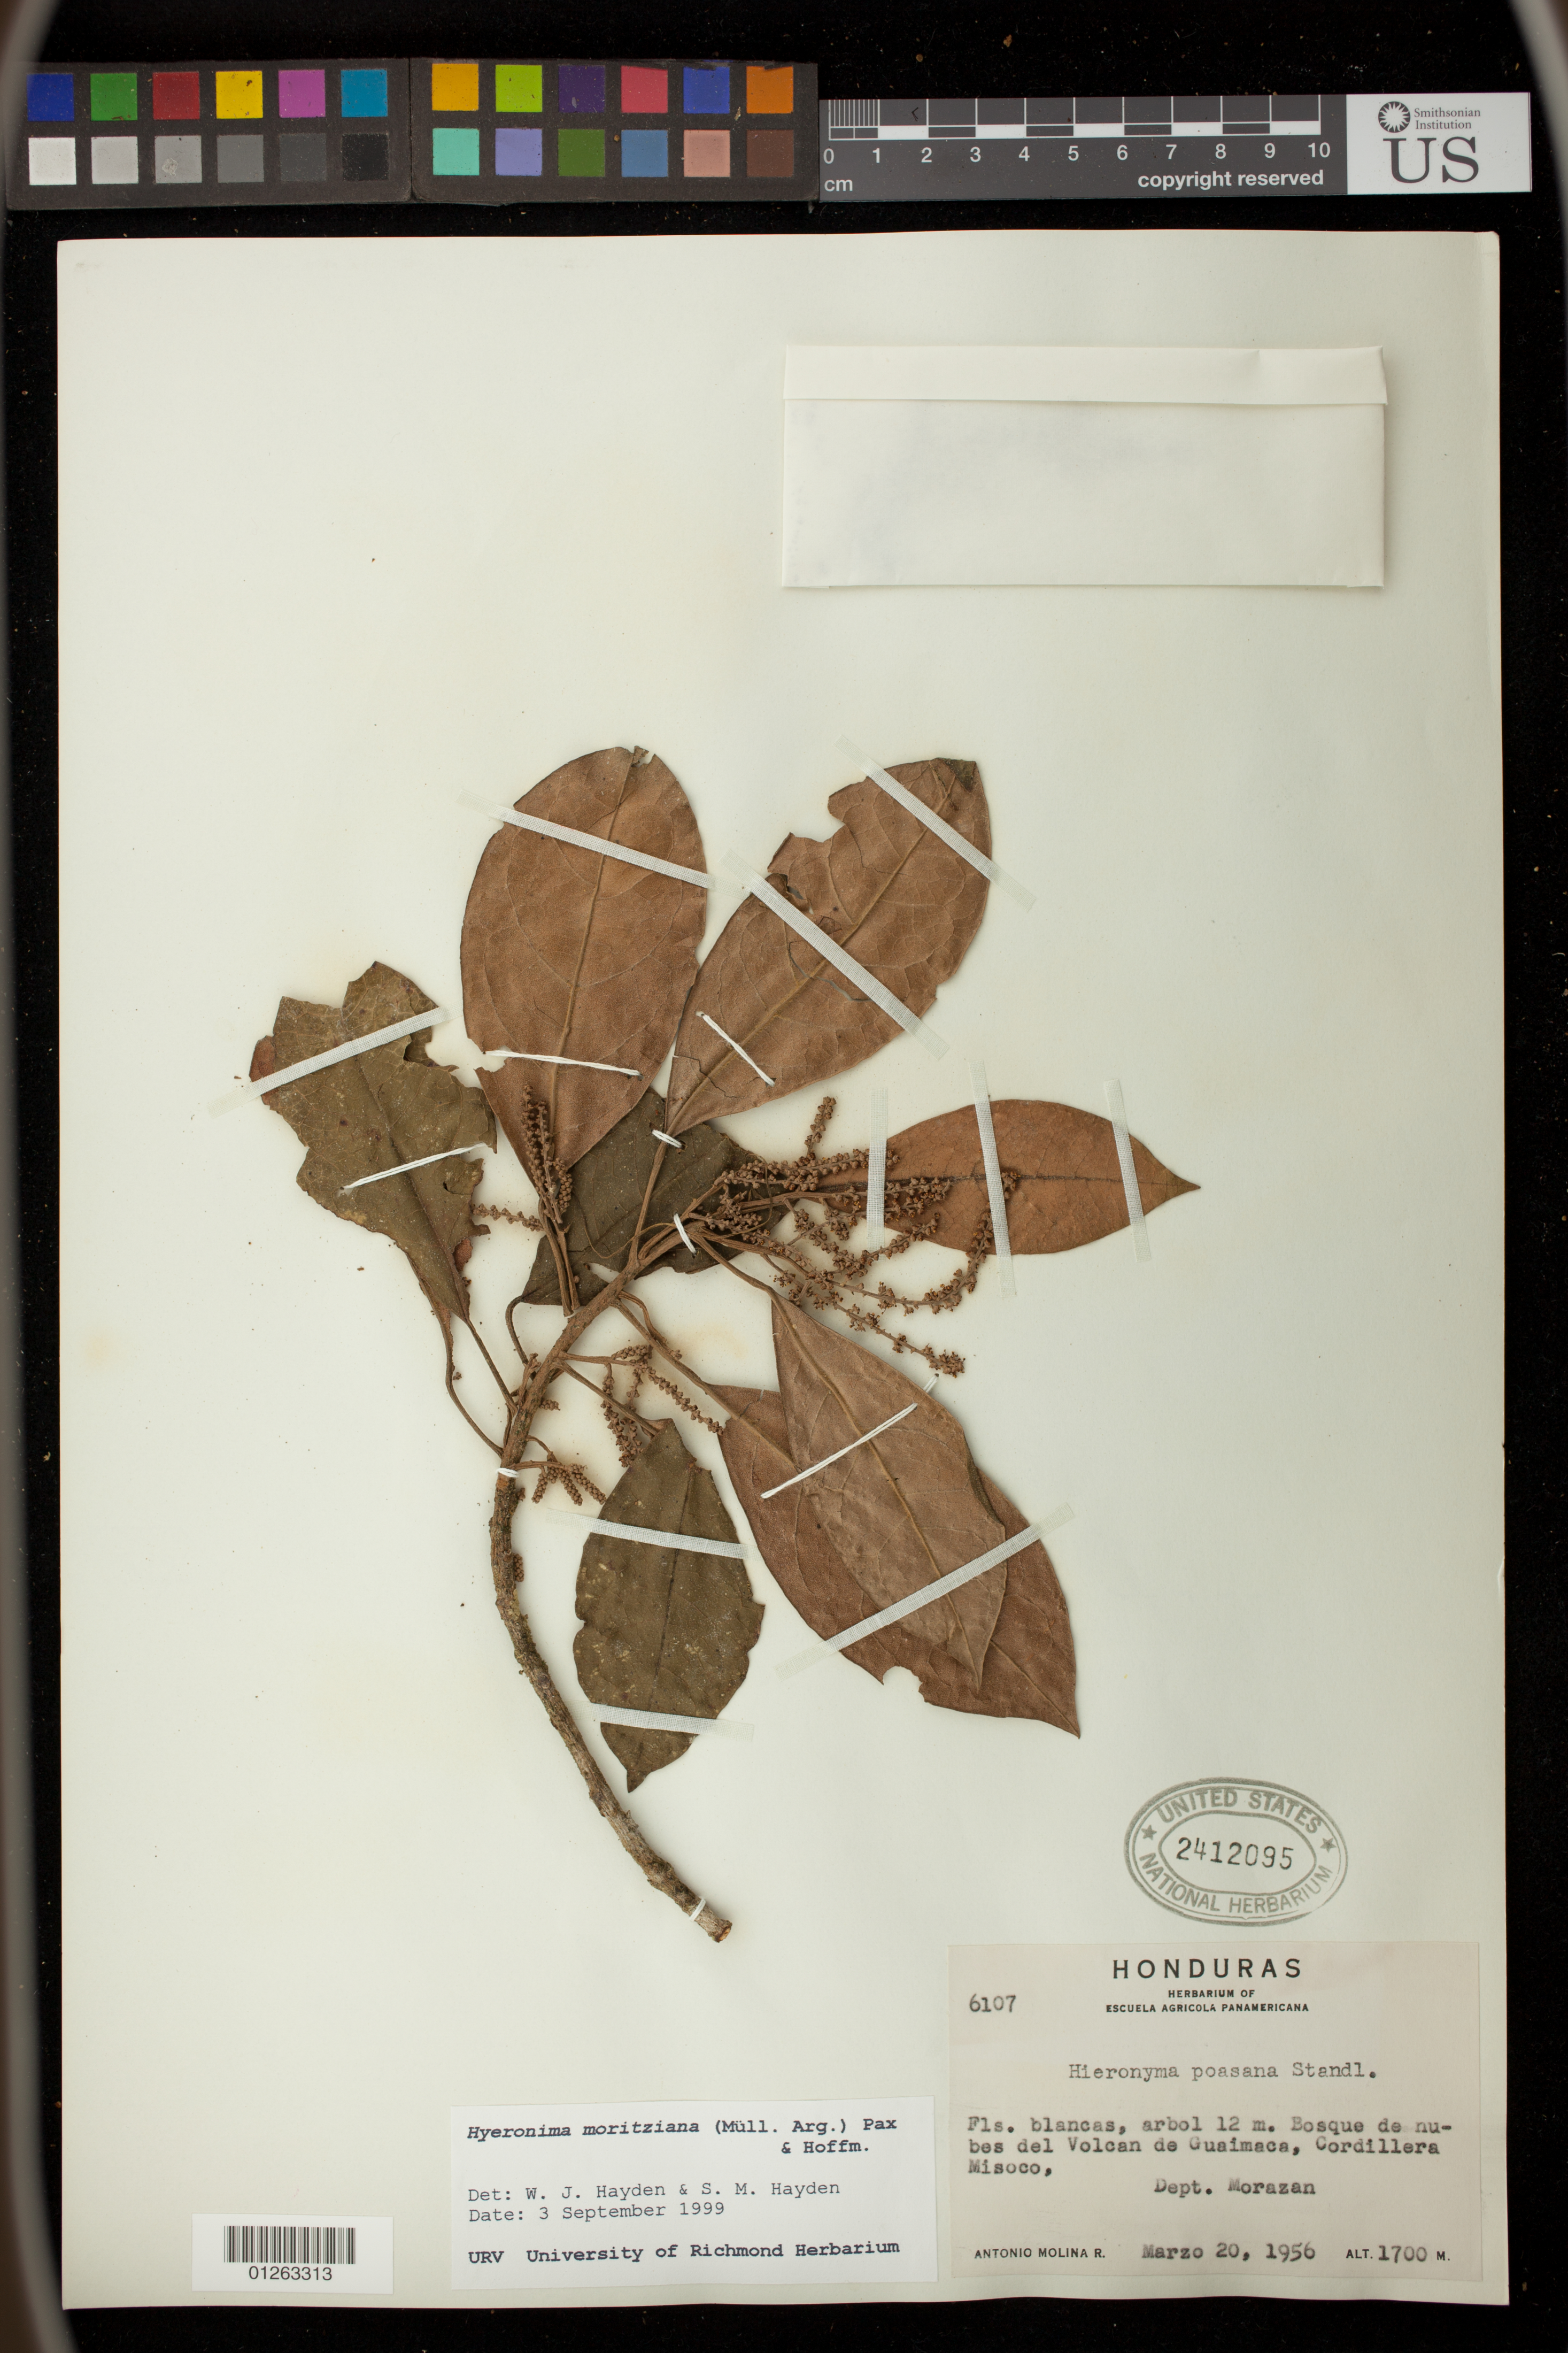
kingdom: Plantae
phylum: Tracheophyta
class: Magnoliopsida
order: Malpighiales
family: Phyllanthaceae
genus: Hieronyma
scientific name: Hieronyma moritziana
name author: (Müll. Arg.) Pax ex K. Hoffm.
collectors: A. R. Molina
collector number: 6107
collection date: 1956-03-20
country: Honduras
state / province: Fco. Morazán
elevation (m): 1703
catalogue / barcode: US 2412095